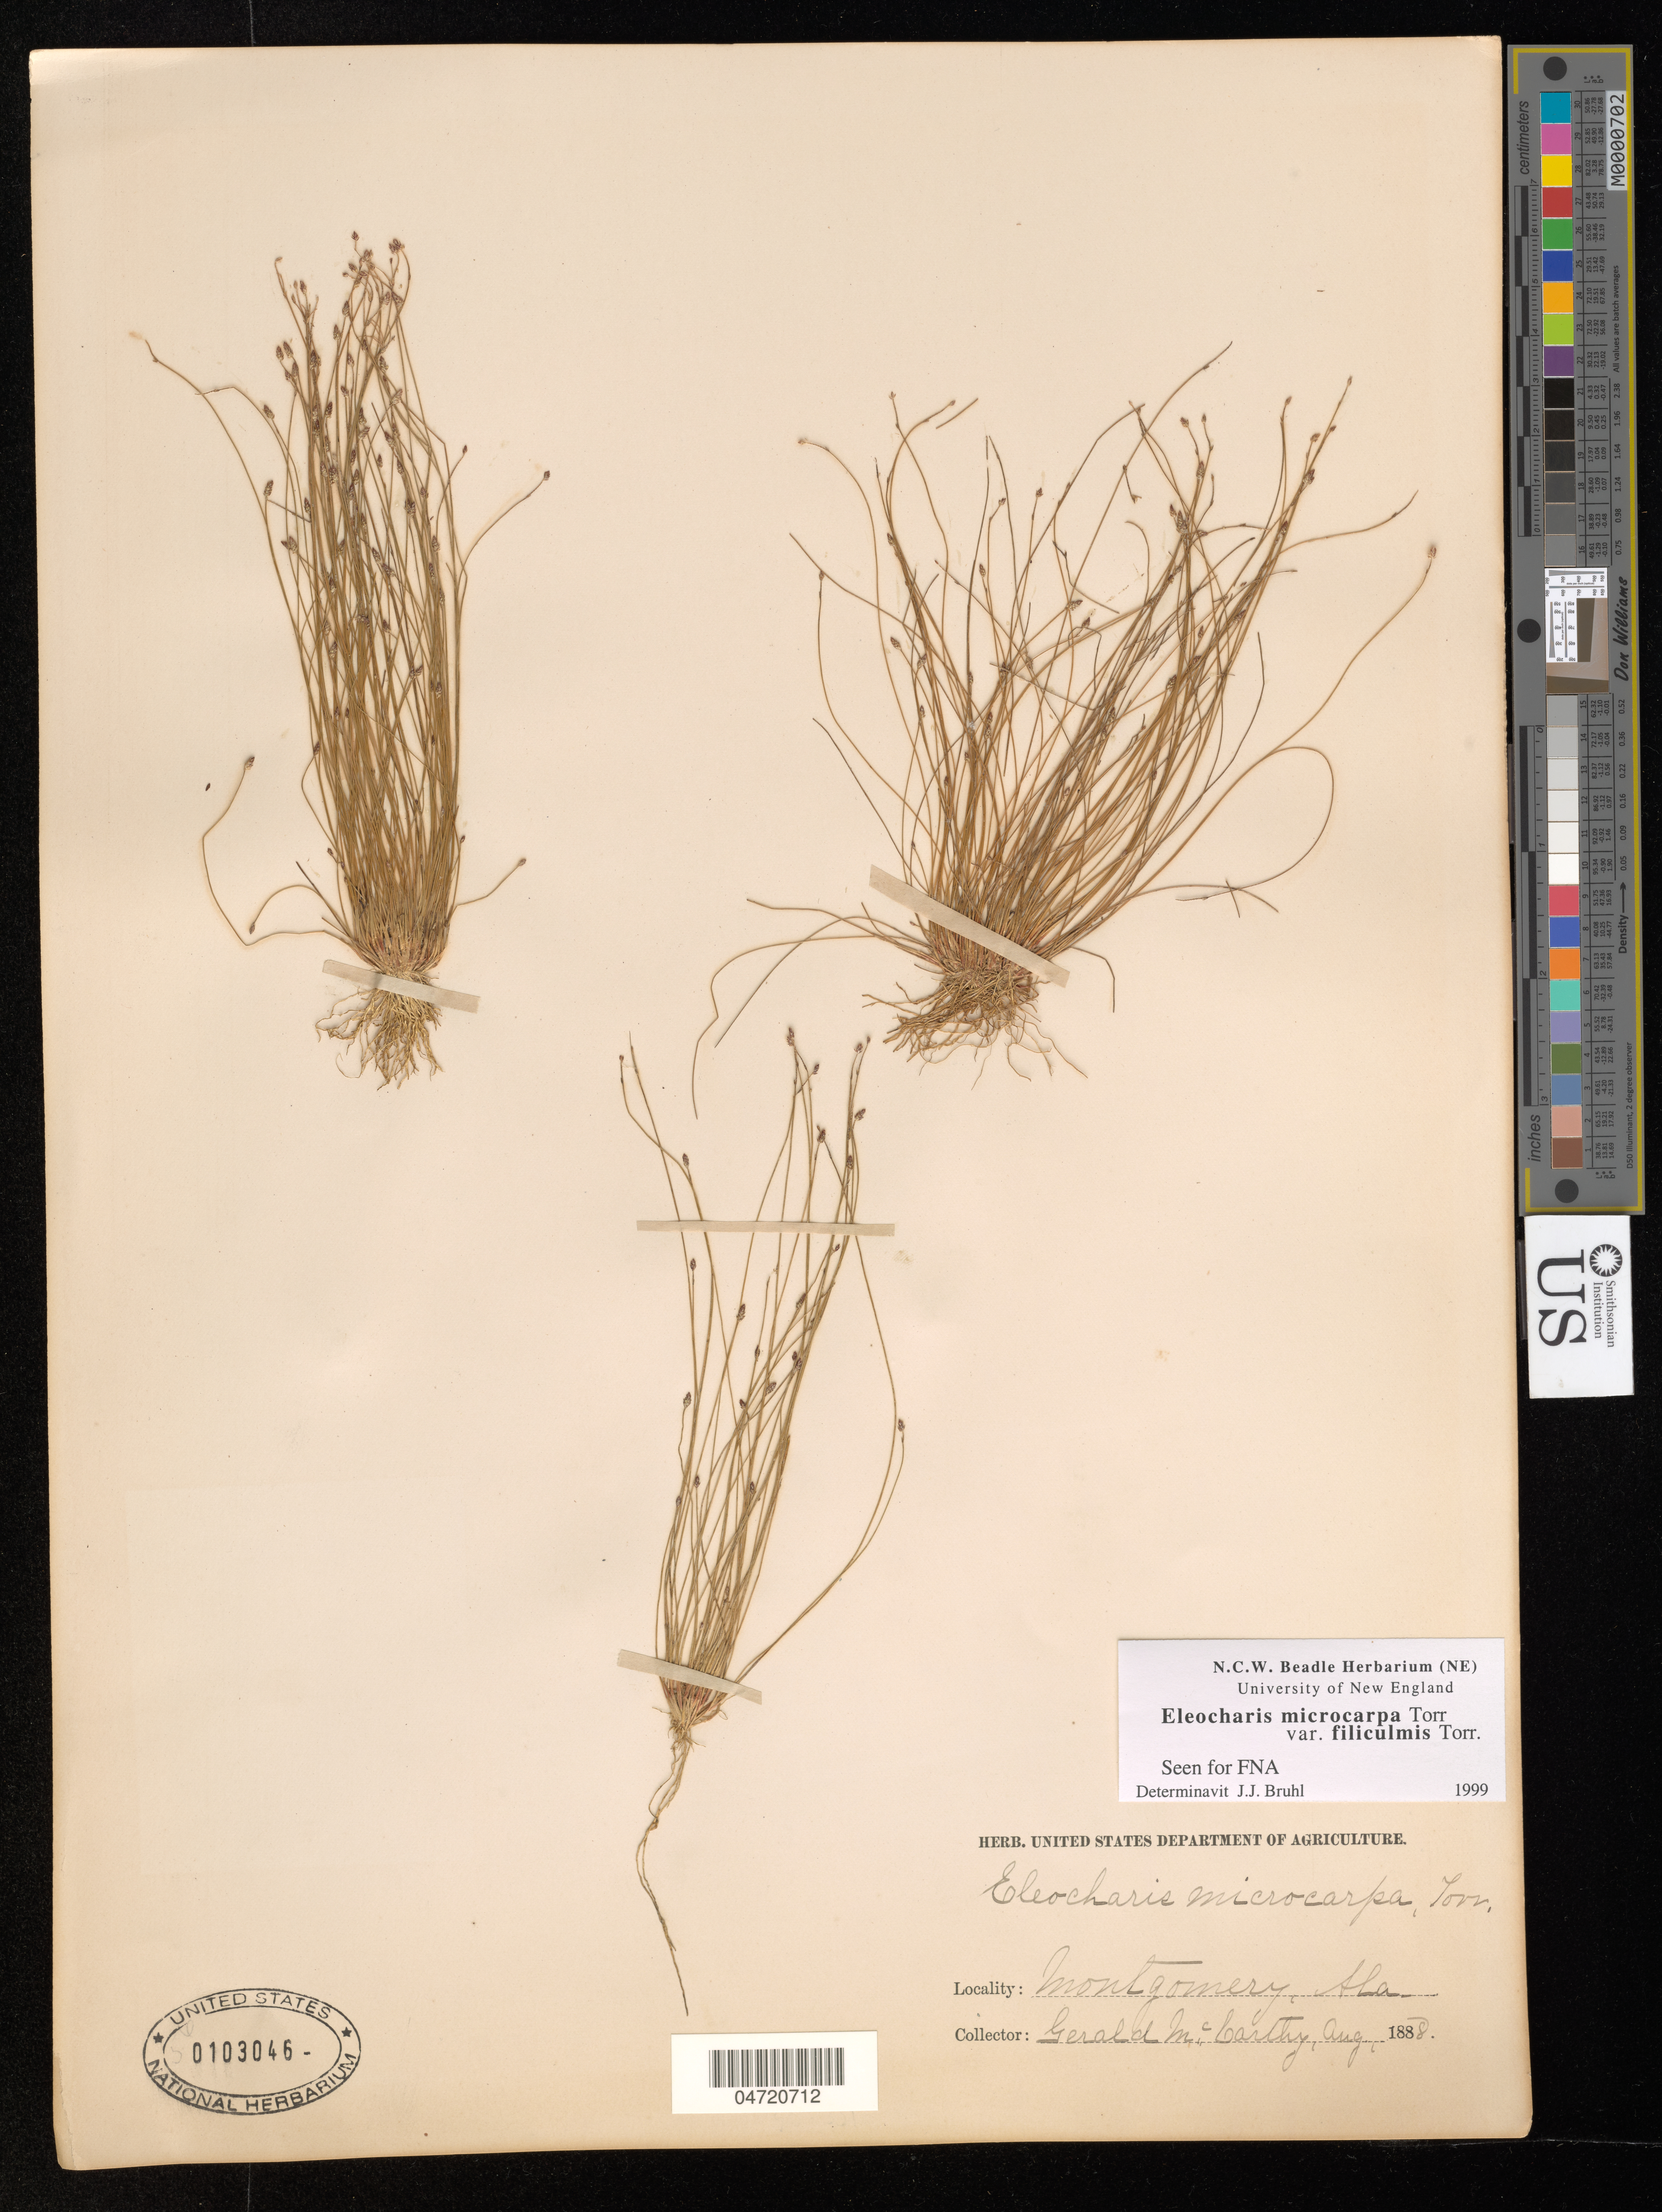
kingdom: Plantae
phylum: Tracheophyta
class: Liliopsida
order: Poales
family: Cyperaceae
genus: Eleocharis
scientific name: Eleocharis microcarpa var. filiculmis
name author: Torr.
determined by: Bruhl, J. J., (NE), University of New England (AUSTRALIA)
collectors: G. McCarthy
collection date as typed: Aug 1888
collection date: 1888-08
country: United States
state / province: Alabama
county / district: Montgomery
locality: Montgomery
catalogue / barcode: US 103046